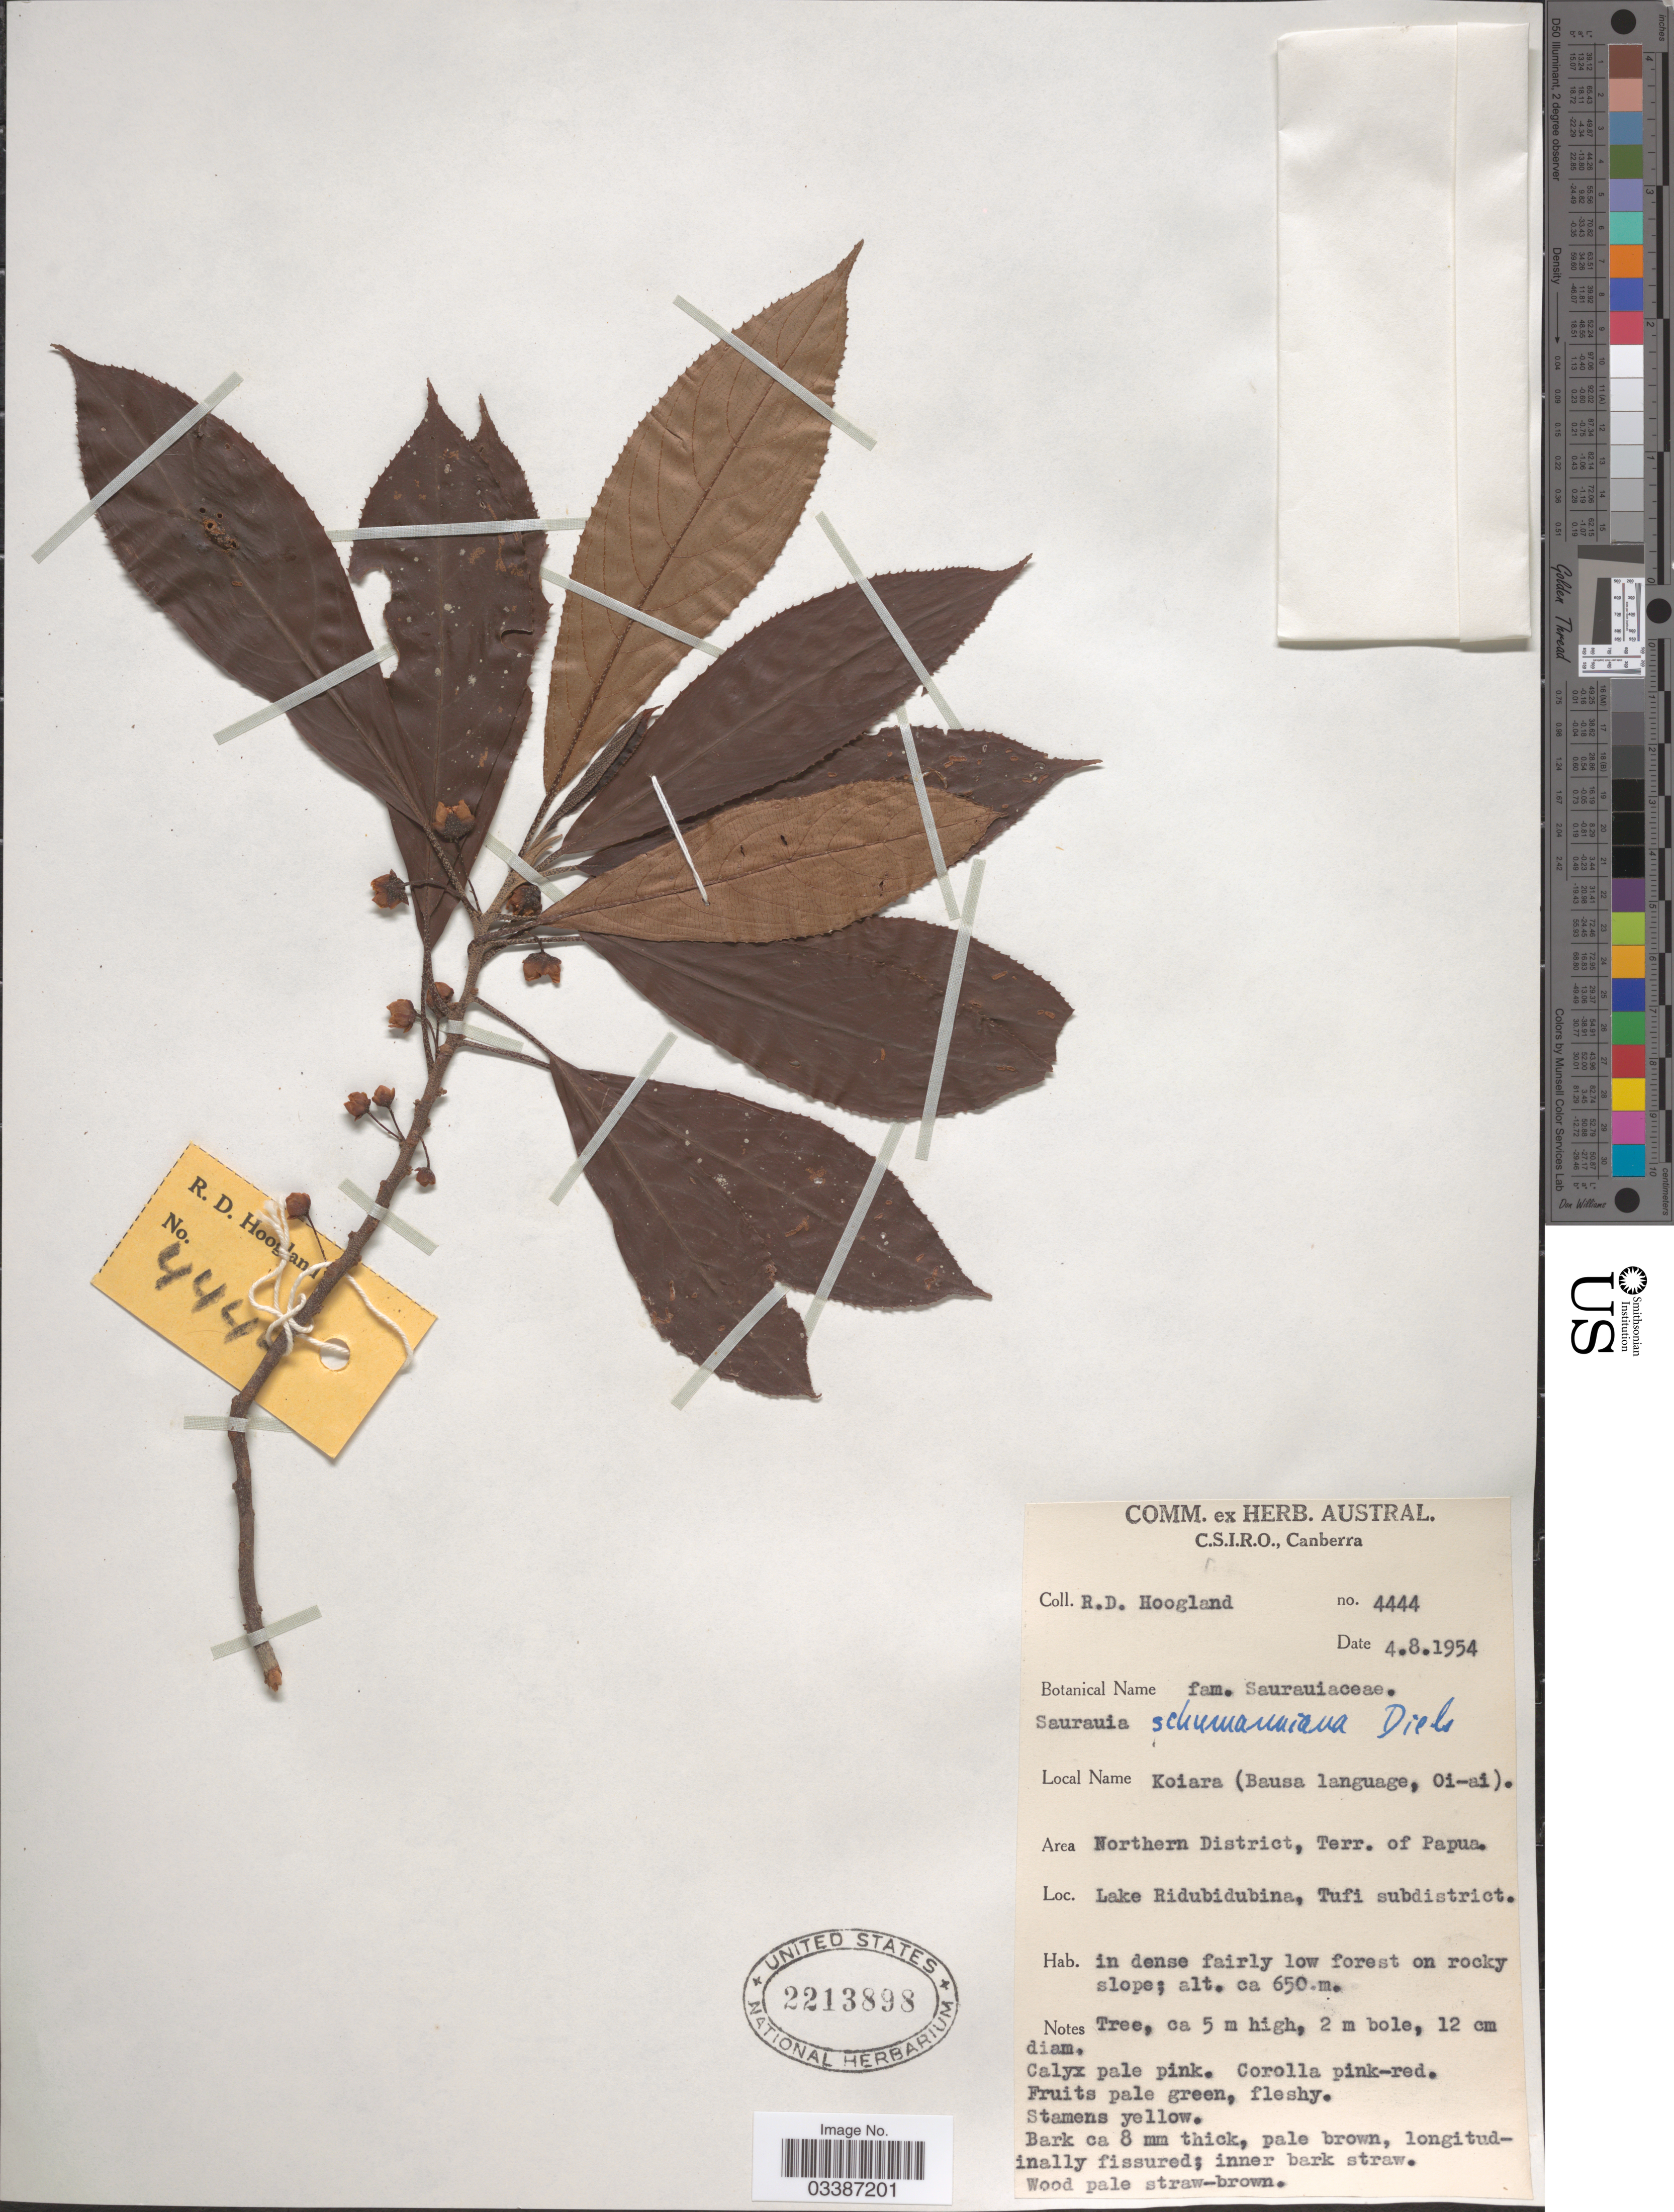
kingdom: Plantae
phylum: Tracheophyta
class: Magnoliopsida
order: Ericales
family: Actinidiaceae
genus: Saurauia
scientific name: Saurauia schumanniana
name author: Diels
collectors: R. D. Hoogland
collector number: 4444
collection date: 1954-08-04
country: Papua New Guinea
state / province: Northern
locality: Area Northern District, Terr. of Papua. Lake Ridubidubina, Tufi subdistrict.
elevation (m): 650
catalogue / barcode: US 2213898